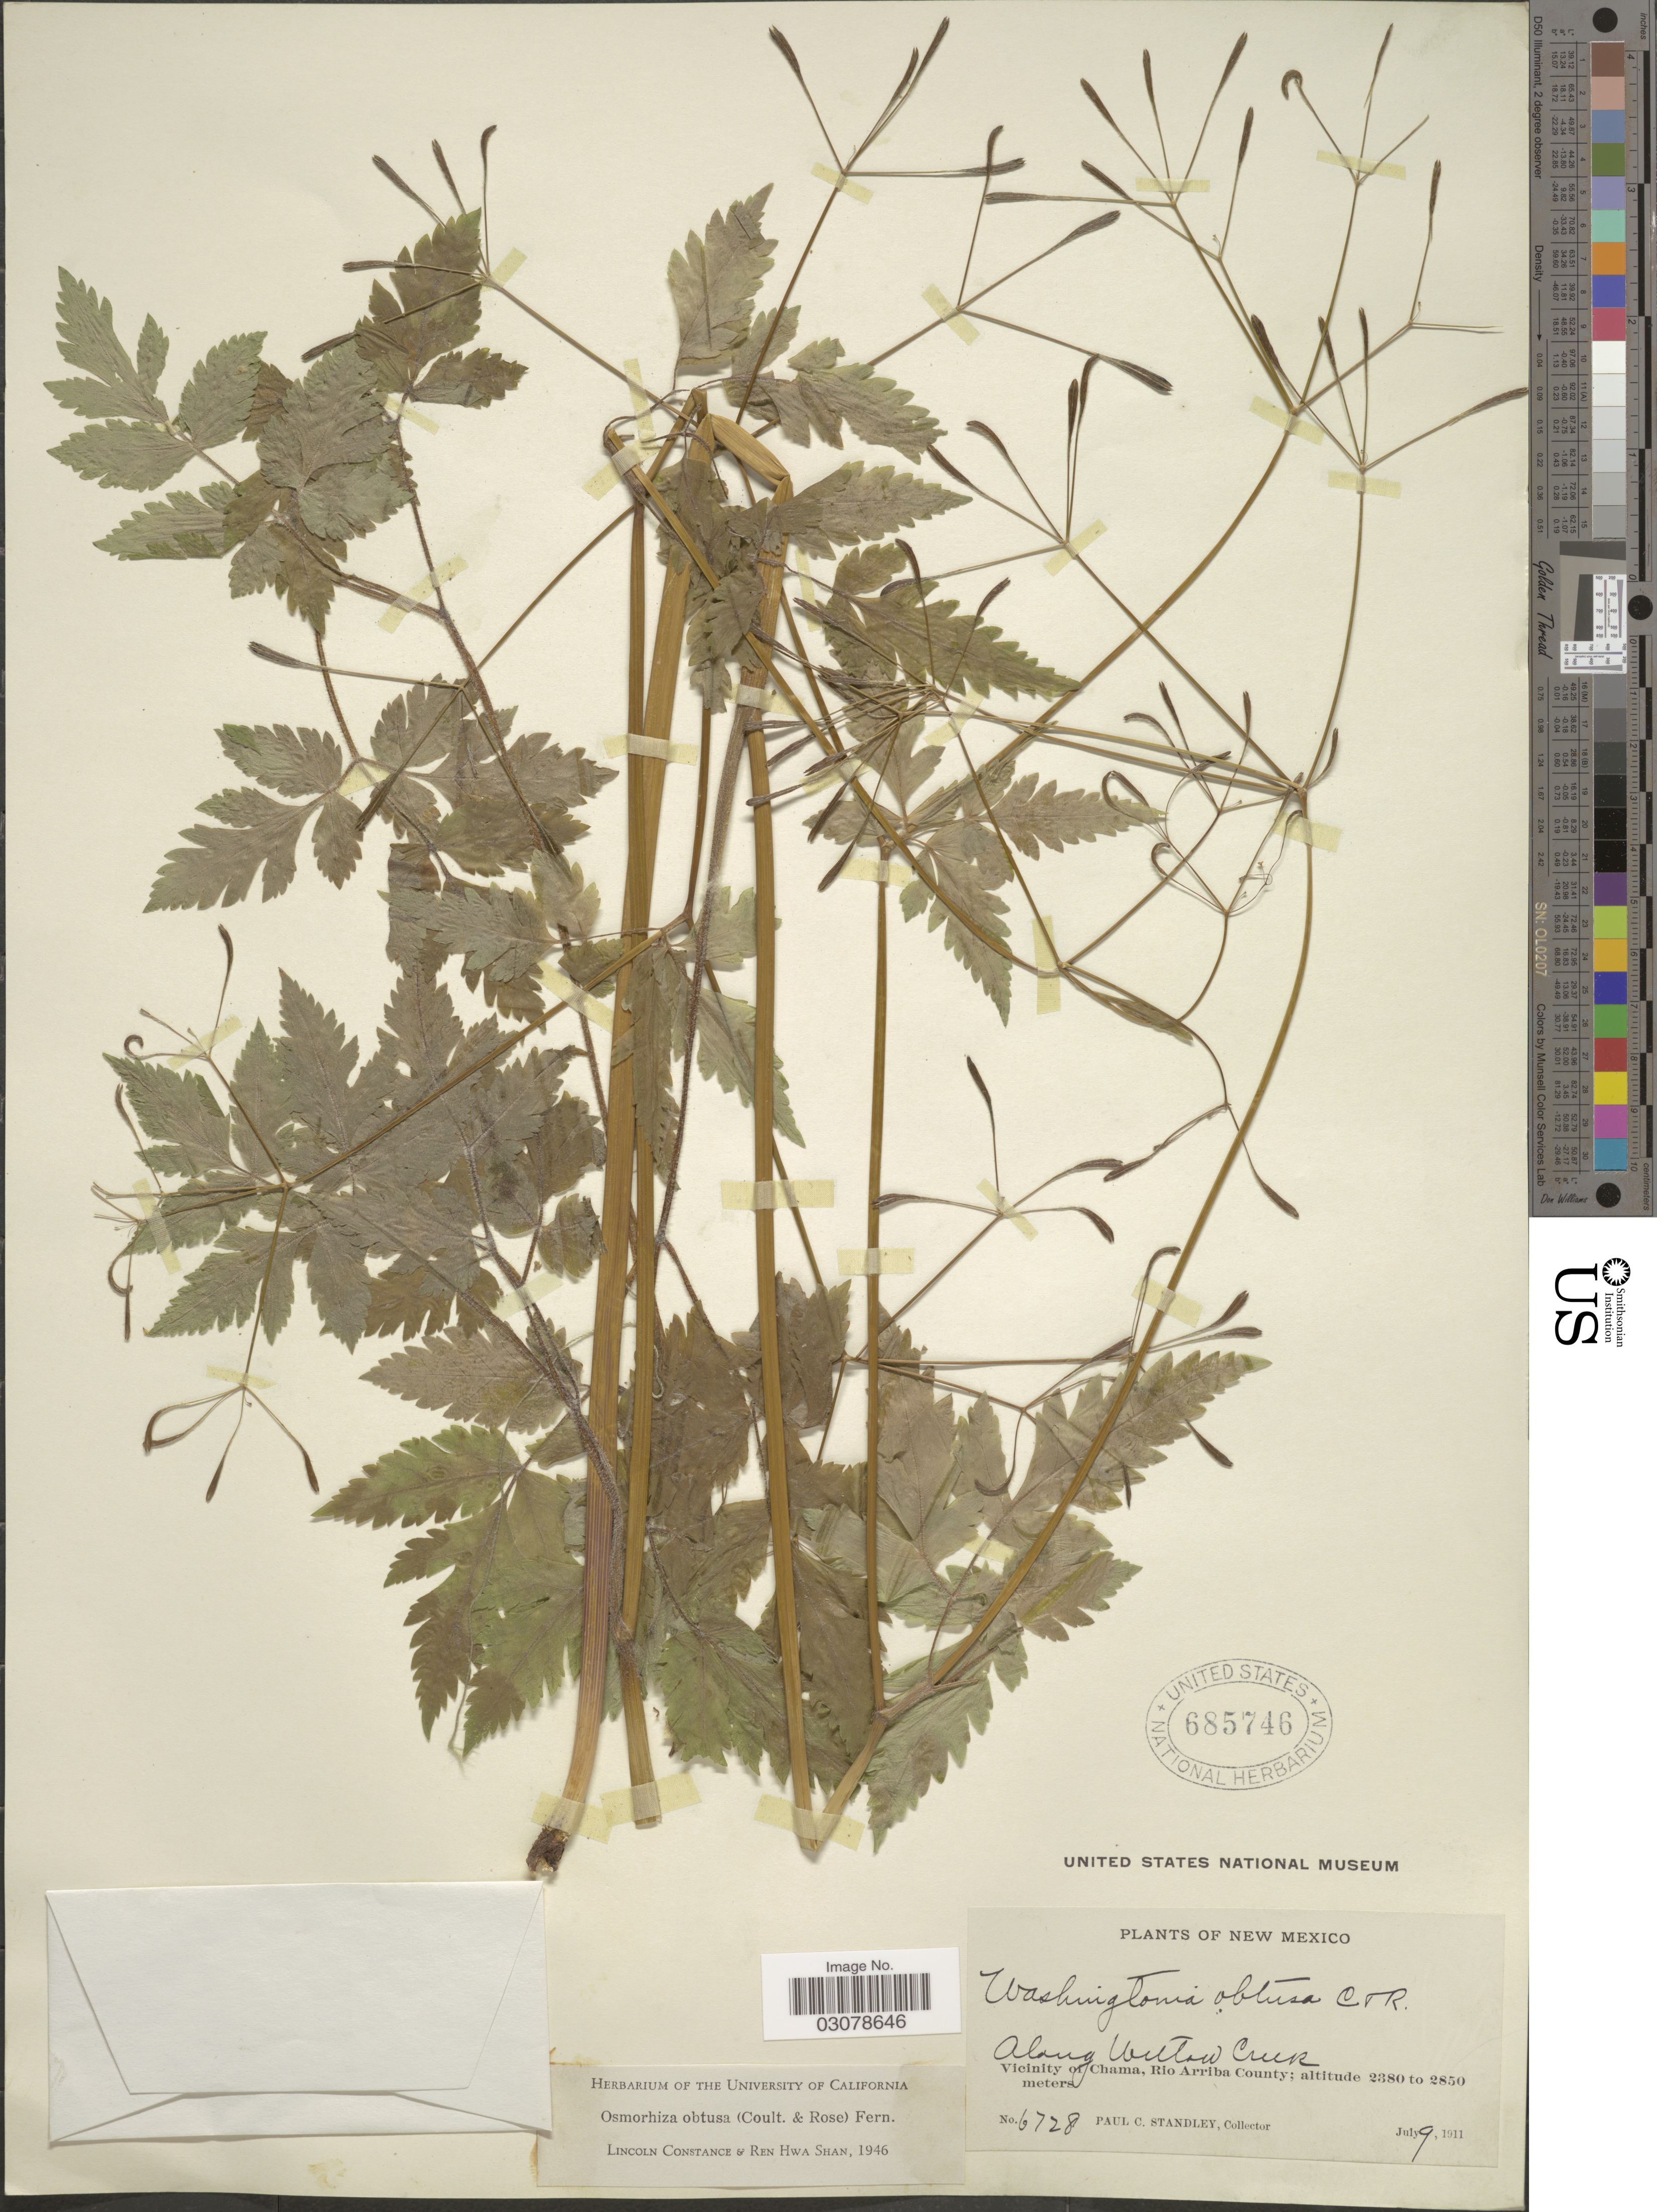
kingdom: Plantae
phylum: Tracheophyta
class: Magnoliopsida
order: Apiales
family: Apiaceae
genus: Osmorhiza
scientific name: Osmorhiza obtusa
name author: (J.M. Coult. & Rose) Fernald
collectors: P. C. Standley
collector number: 6728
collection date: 1911-07-09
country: United States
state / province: New Mexico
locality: Along Willow Creek, Vicinity of Chama, Rio Arriba County.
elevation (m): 2380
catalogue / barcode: US 685746